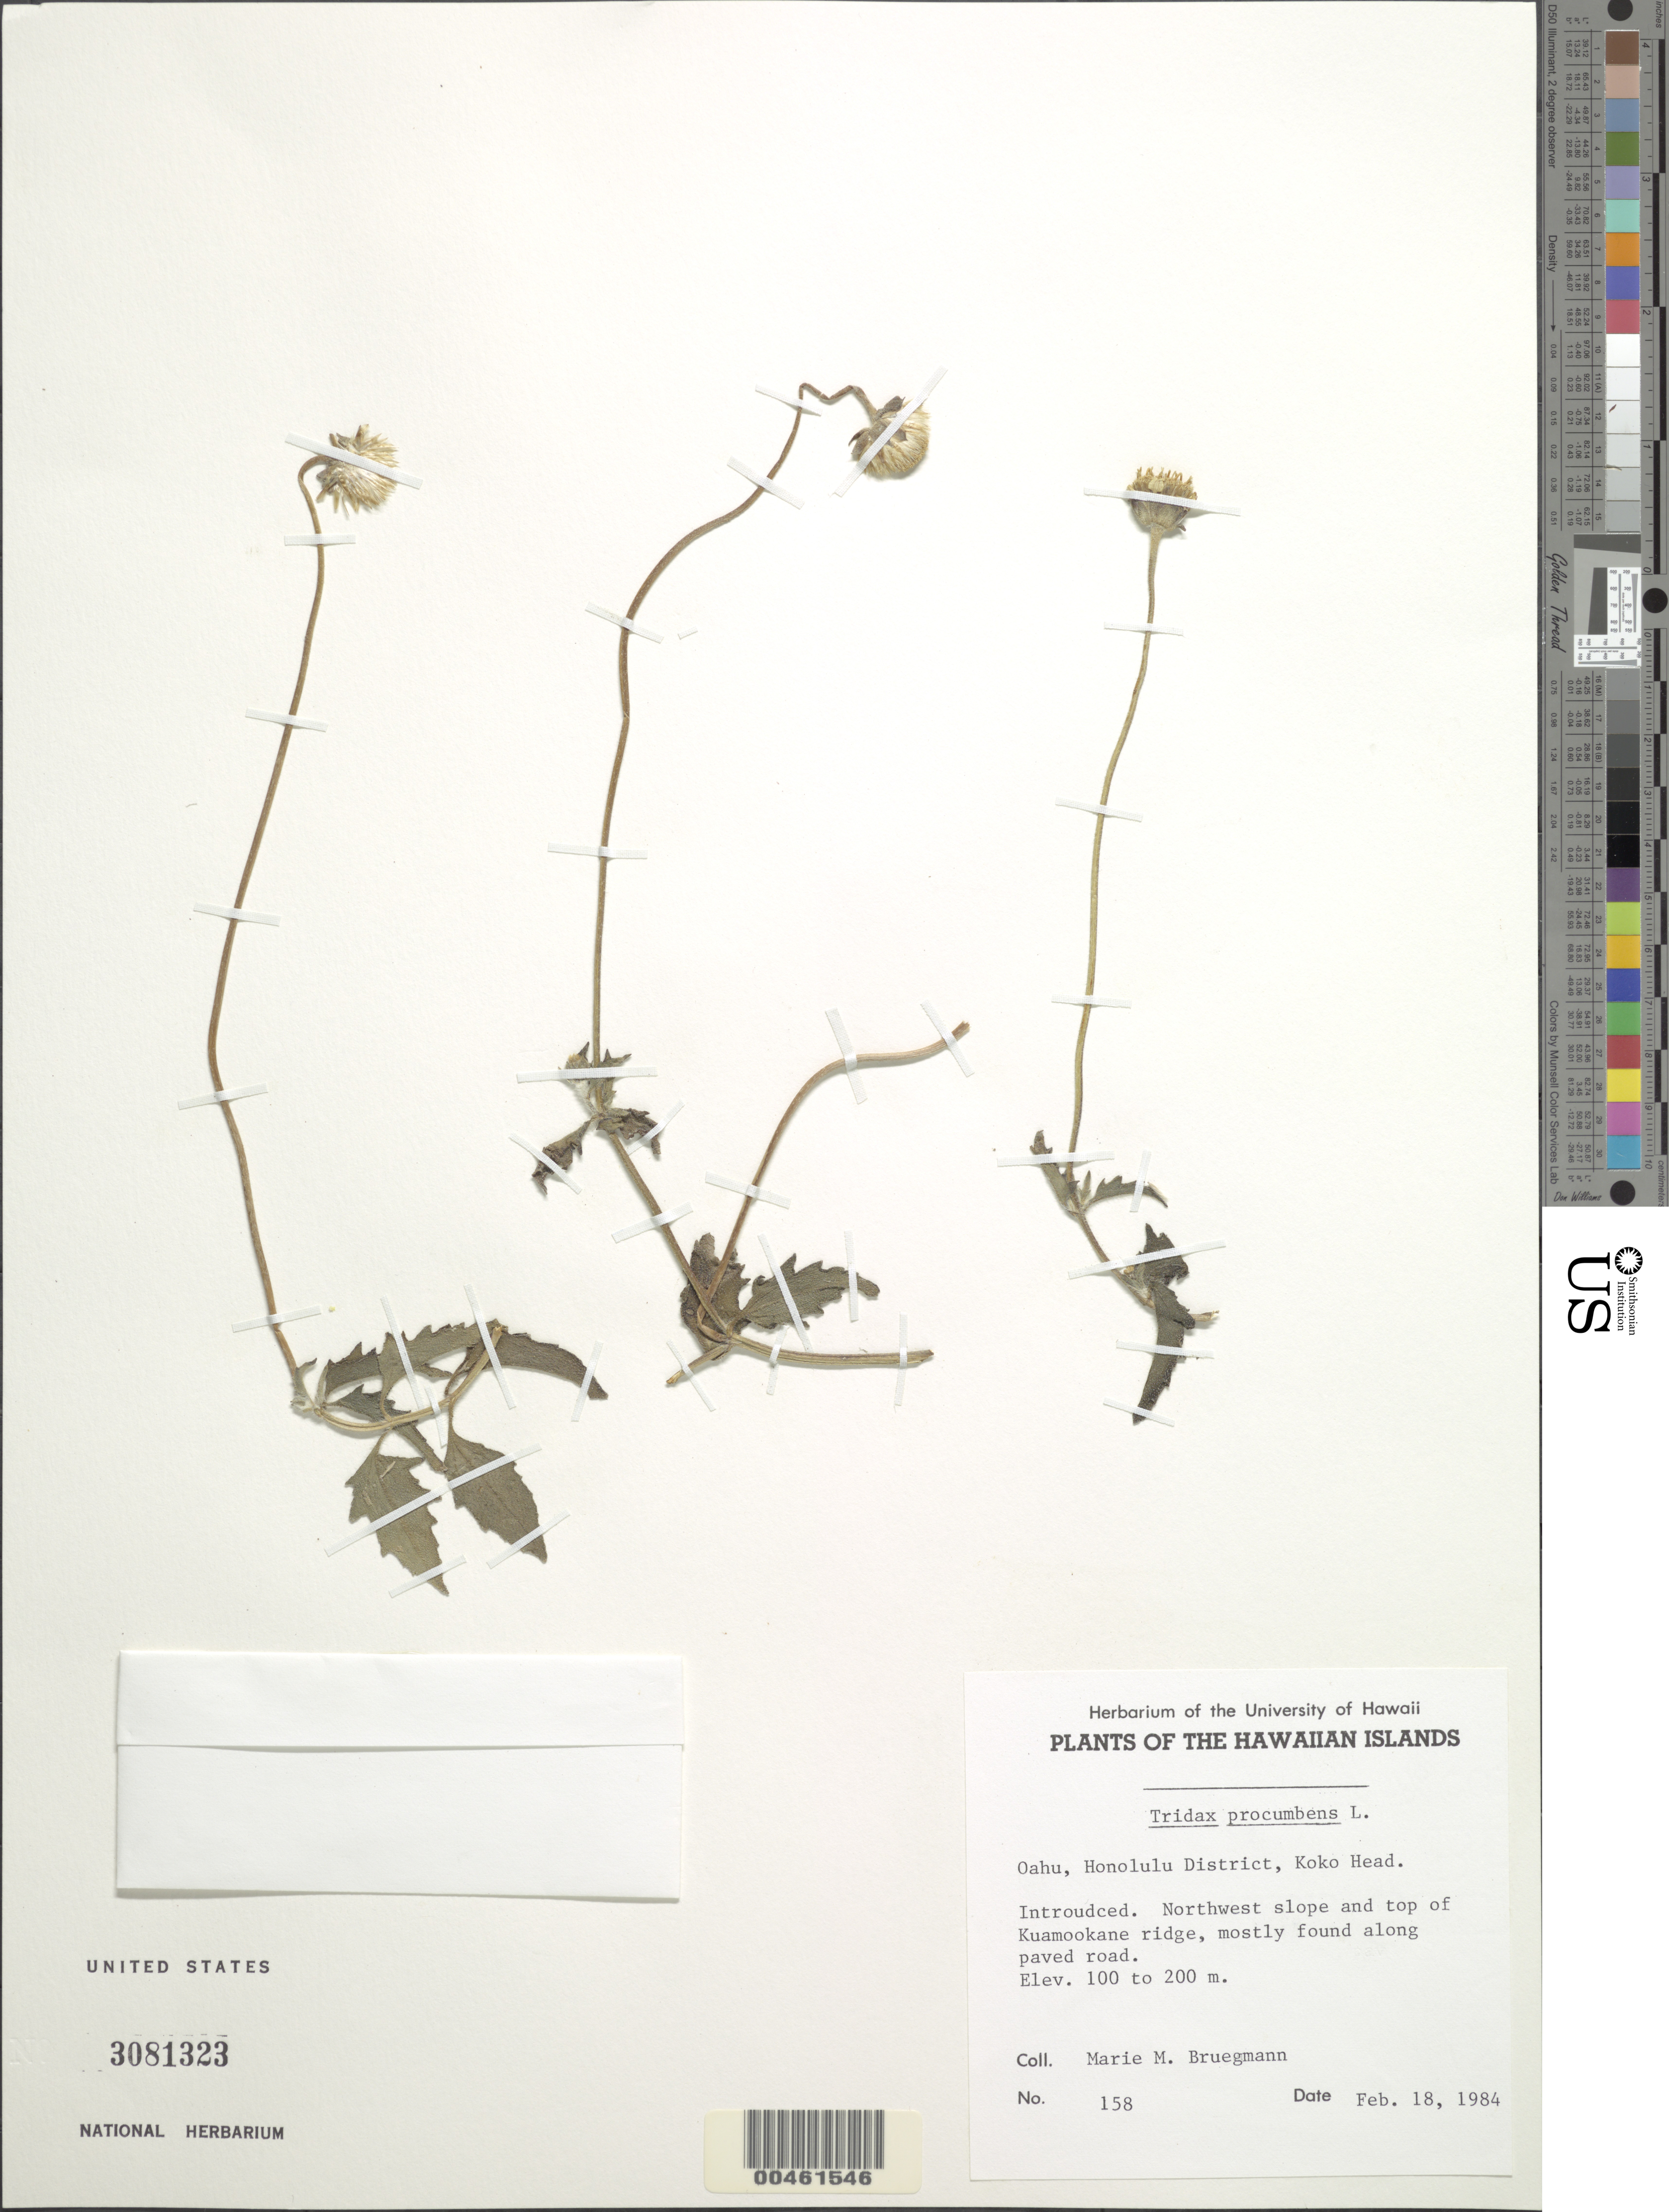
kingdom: Plantae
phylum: Tracheophyta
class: Magnoliopsida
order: Asterales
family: Asteraceae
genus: Tridax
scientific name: Tridax procumbens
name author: L.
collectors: M. Bruegmann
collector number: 158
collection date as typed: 18 Feb 1984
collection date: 1984-02-18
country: United States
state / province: Hawaii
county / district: Honolulu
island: Oahu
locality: Honolulu District, Koko Head, NW slope and top of Kuamookane ridge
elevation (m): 100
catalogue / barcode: US 3081323